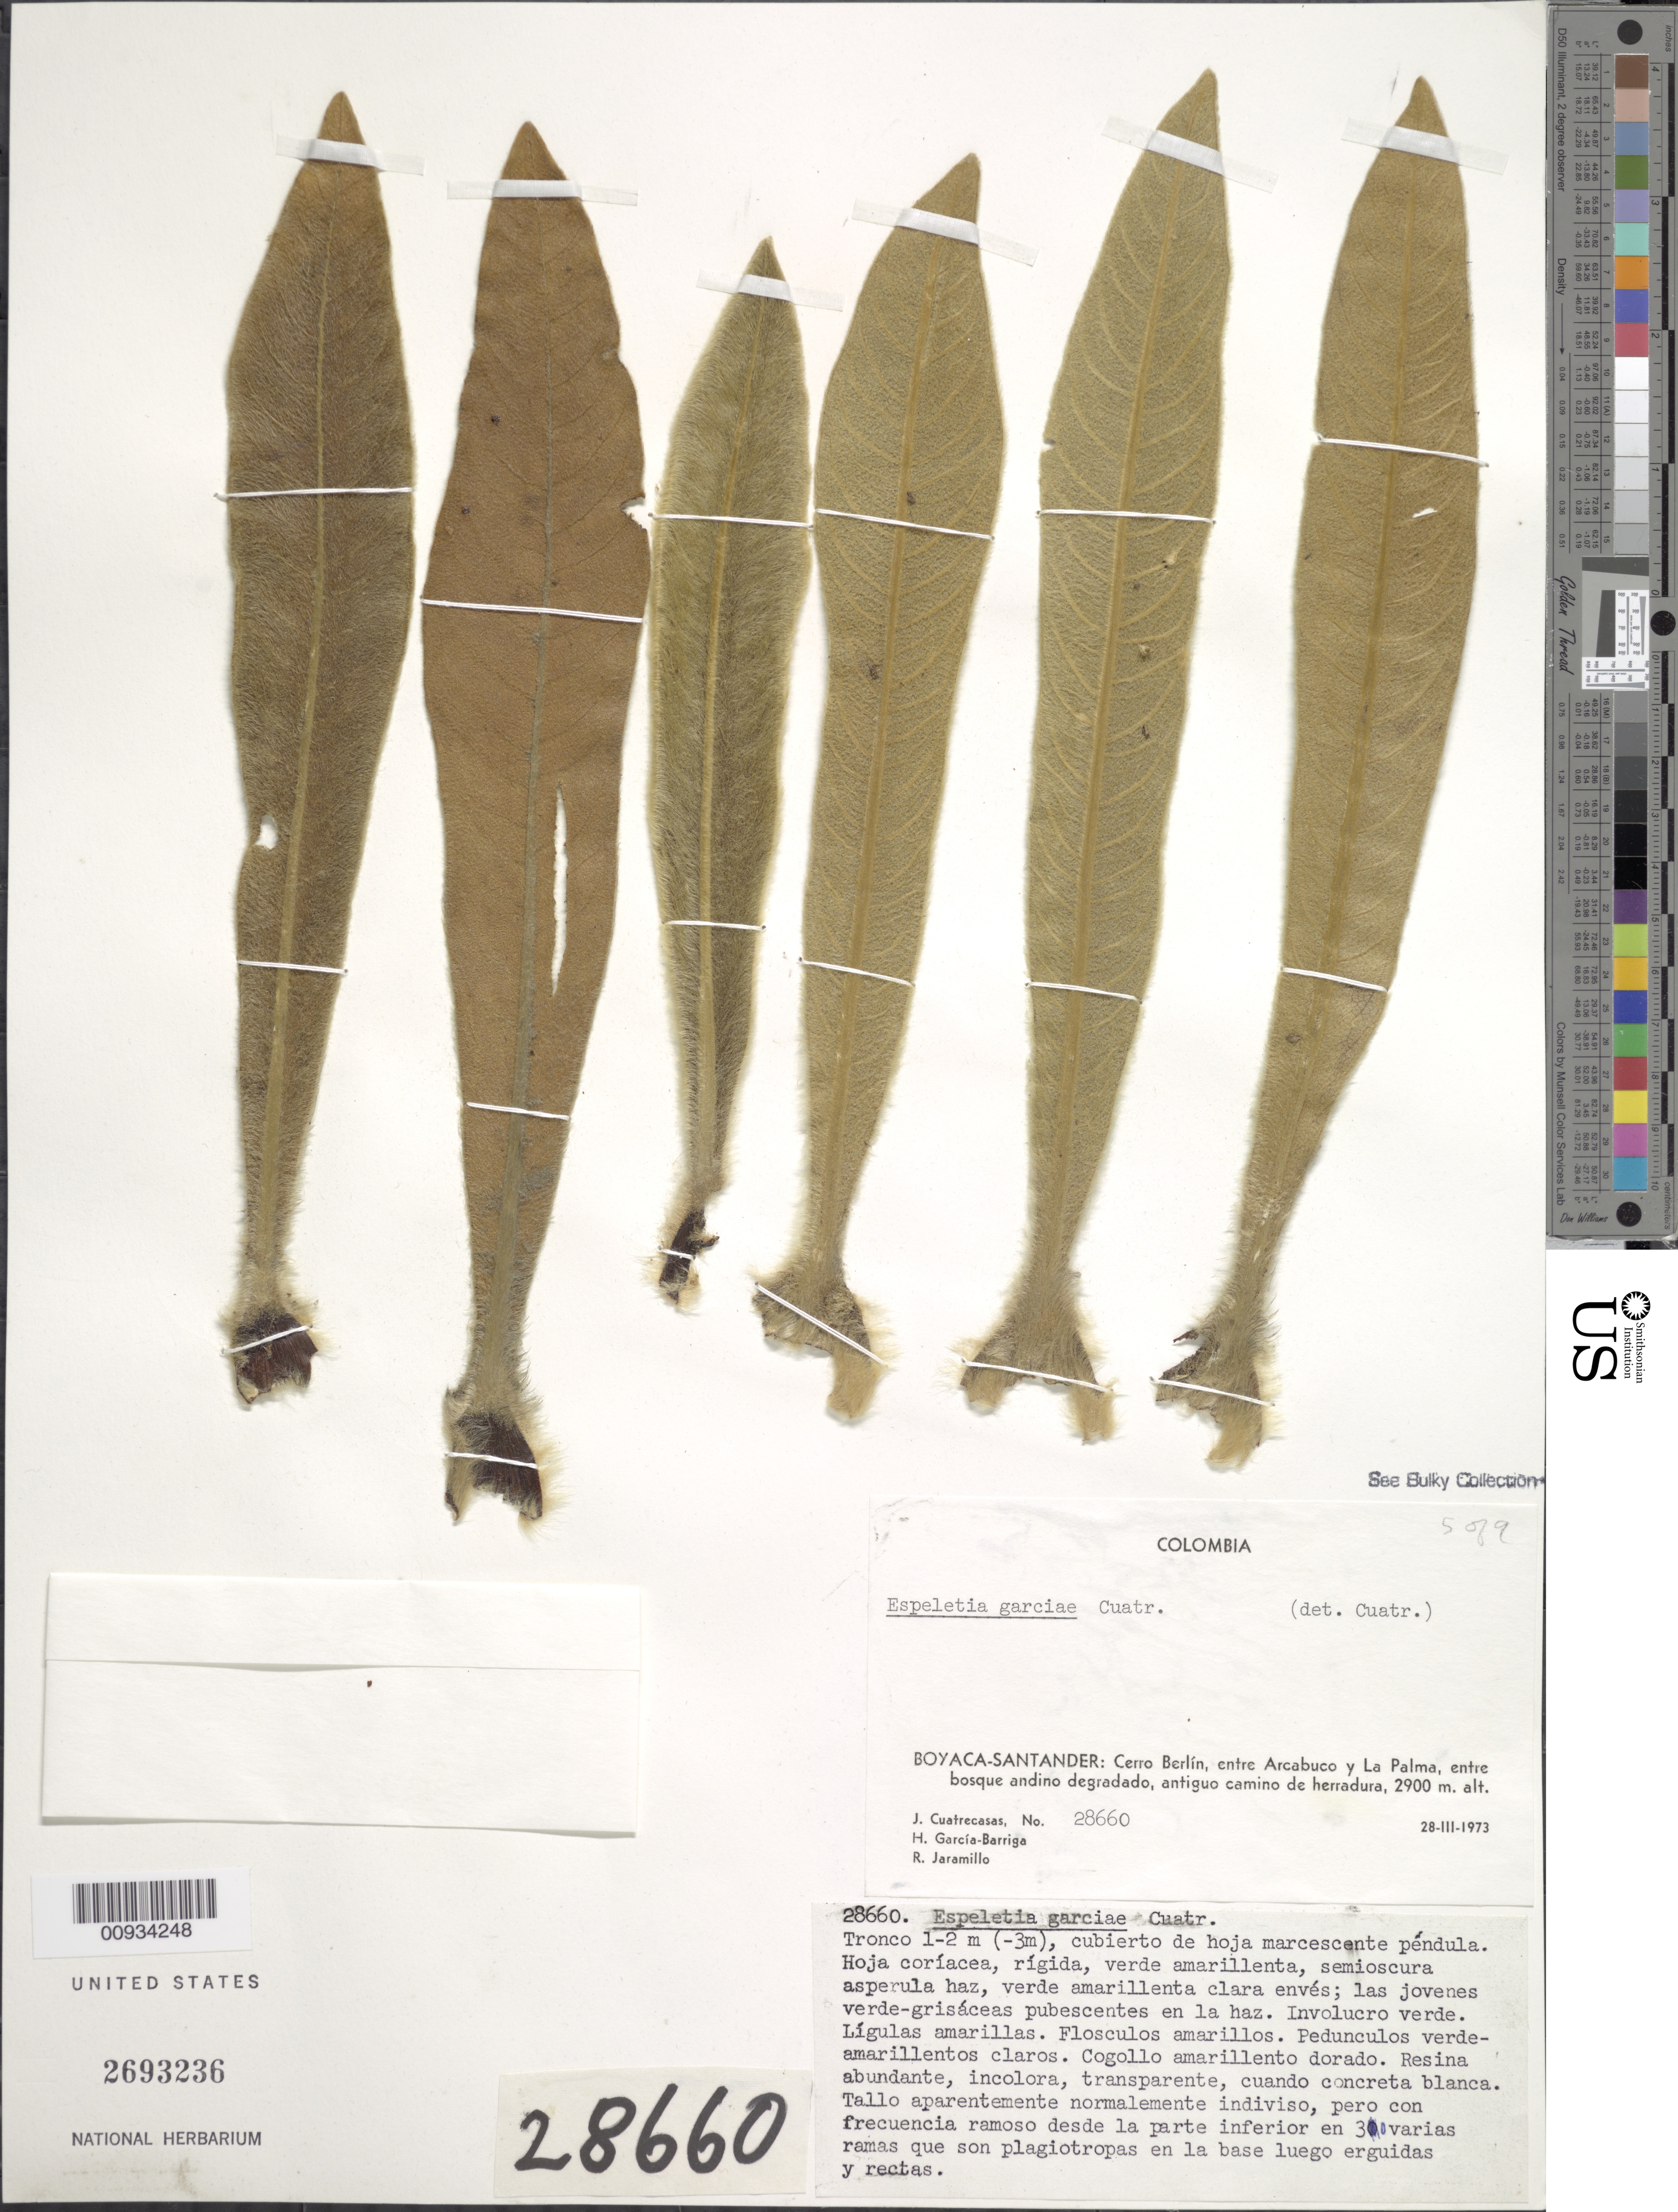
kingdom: Plantae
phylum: Tracheophyta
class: Magnoliopsida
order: Asterales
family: Asteraceae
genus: Espeletiopsis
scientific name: Espeletiopsis garciae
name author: (Cuatrec.) Cuatrec.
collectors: J. Cuatrecasas, H. García Barriga & R. Jaramillo M.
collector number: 28660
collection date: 1973-03-28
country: Colombia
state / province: Boyacá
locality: Cerro Berlín, entre Arcabuco y La Palma, entre bosque andino degradado, antiguo camino de herradura (límite entre Boyacá y Santander).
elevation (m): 2900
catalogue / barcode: US 2693236